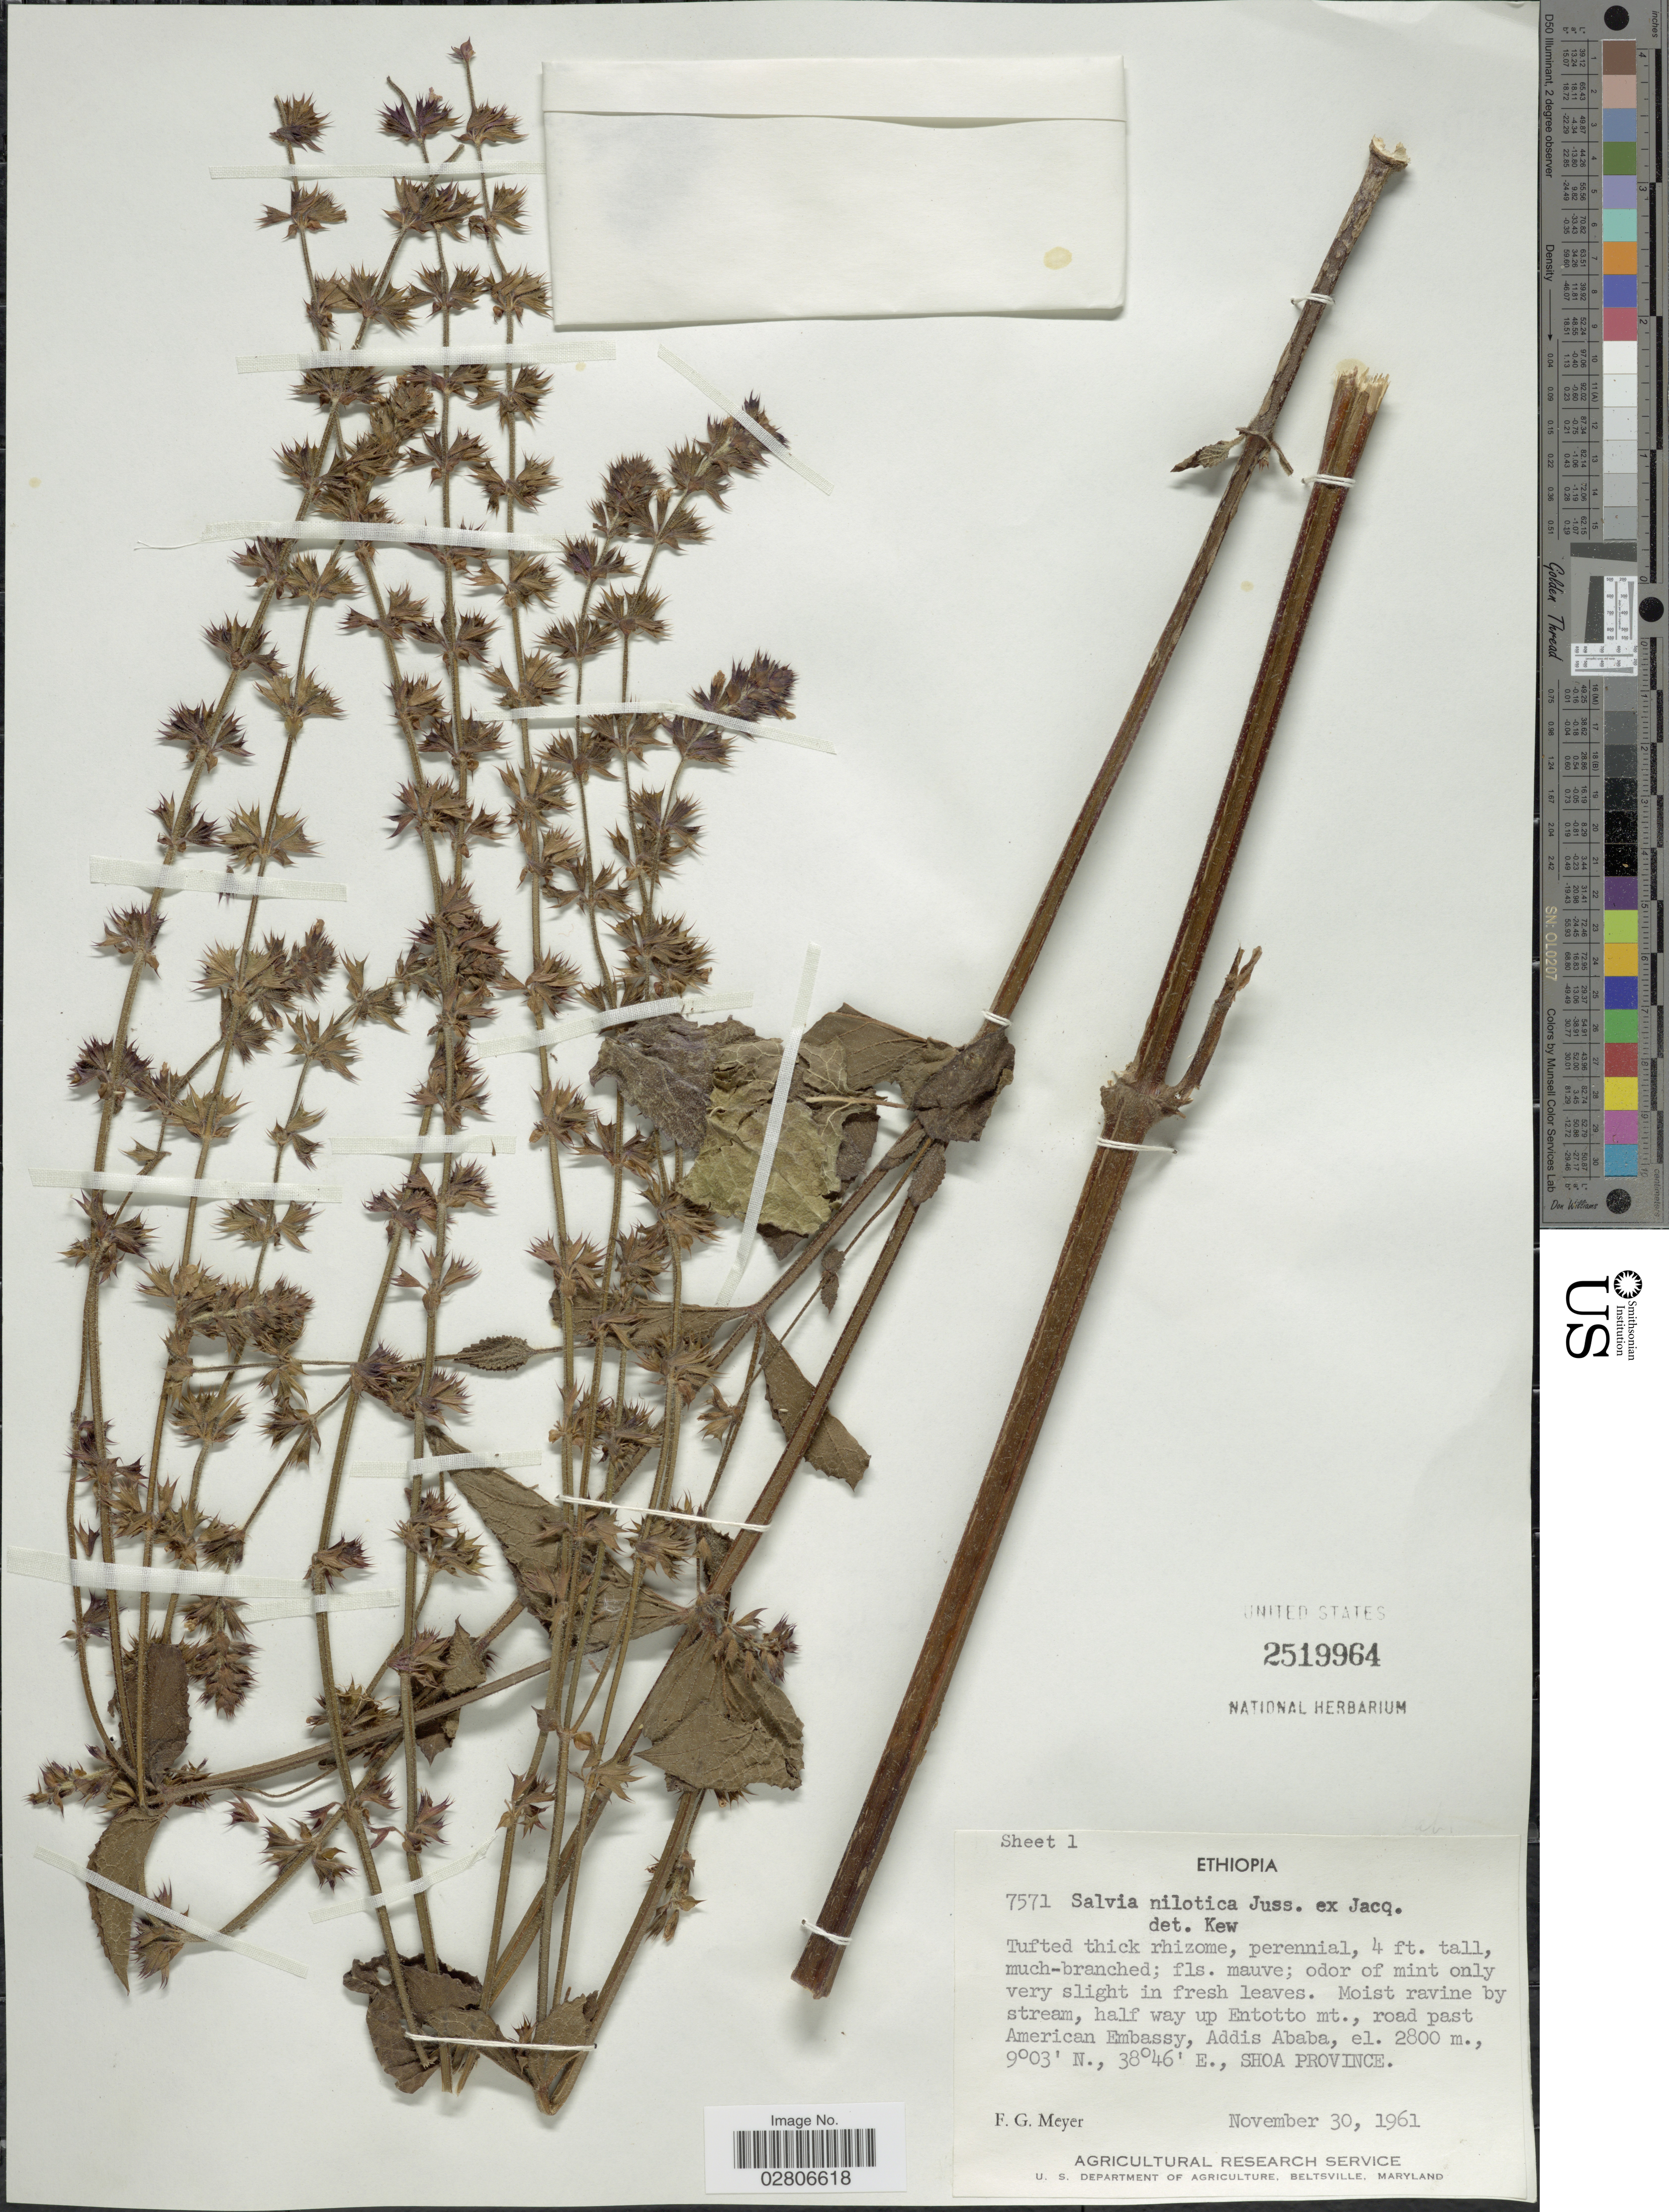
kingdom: Plantae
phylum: Tracheophyta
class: Magnoliopsida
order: Lamiales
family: Lamiaceae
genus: Salvia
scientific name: Salvia nilotica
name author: Juss. ex Jacq.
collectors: F. G. Meyer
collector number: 7571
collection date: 1961-11-30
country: Ethiopia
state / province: Addis Ababa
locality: Half way up Entotto mt., road past American Embassy, Addis Ababa, Shoa Province.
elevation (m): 2800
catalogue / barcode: US 2519964